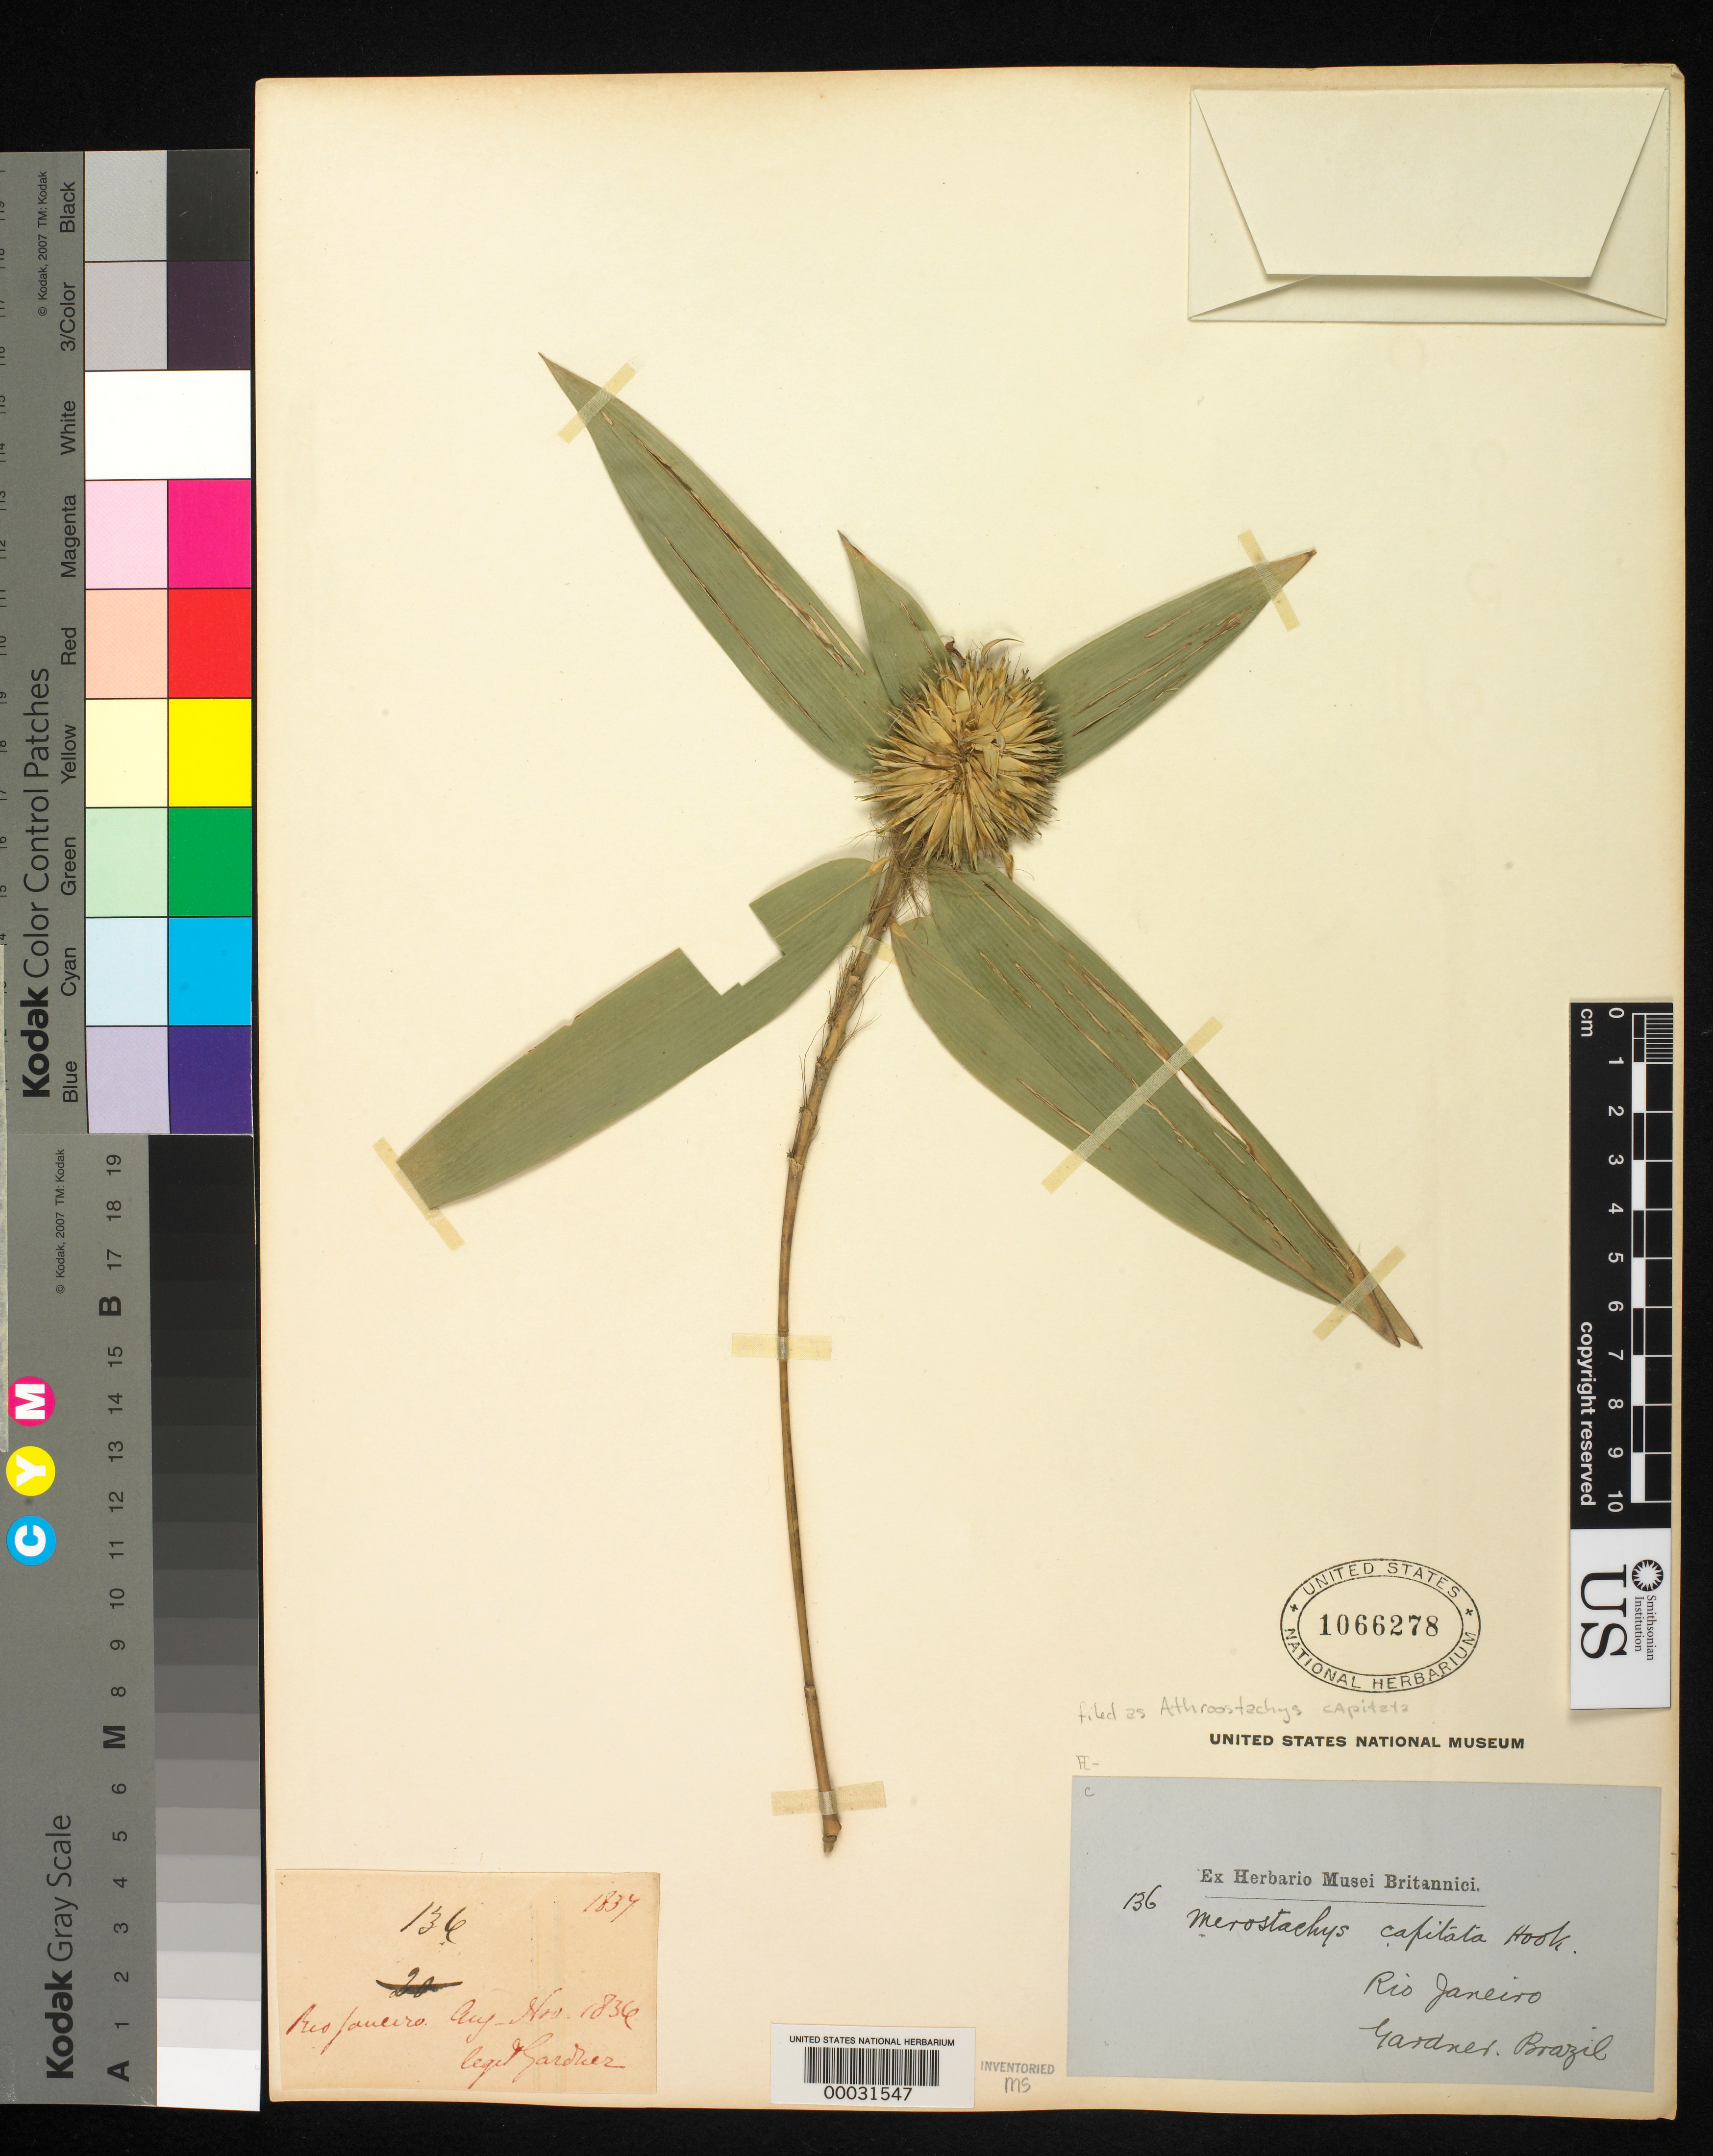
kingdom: Plantae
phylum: Tracheophyta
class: Liliopsida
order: Poales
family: Poaceae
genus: Athroostachys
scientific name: Athroostachys capitata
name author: (Hook.) Benth.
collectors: G. Gardner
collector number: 136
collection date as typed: Aug 1836 to -- Nov 1836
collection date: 1836-08/1836-11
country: Brazil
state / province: Rio de Janeiro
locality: Rio janeiro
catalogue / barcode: US 1066278